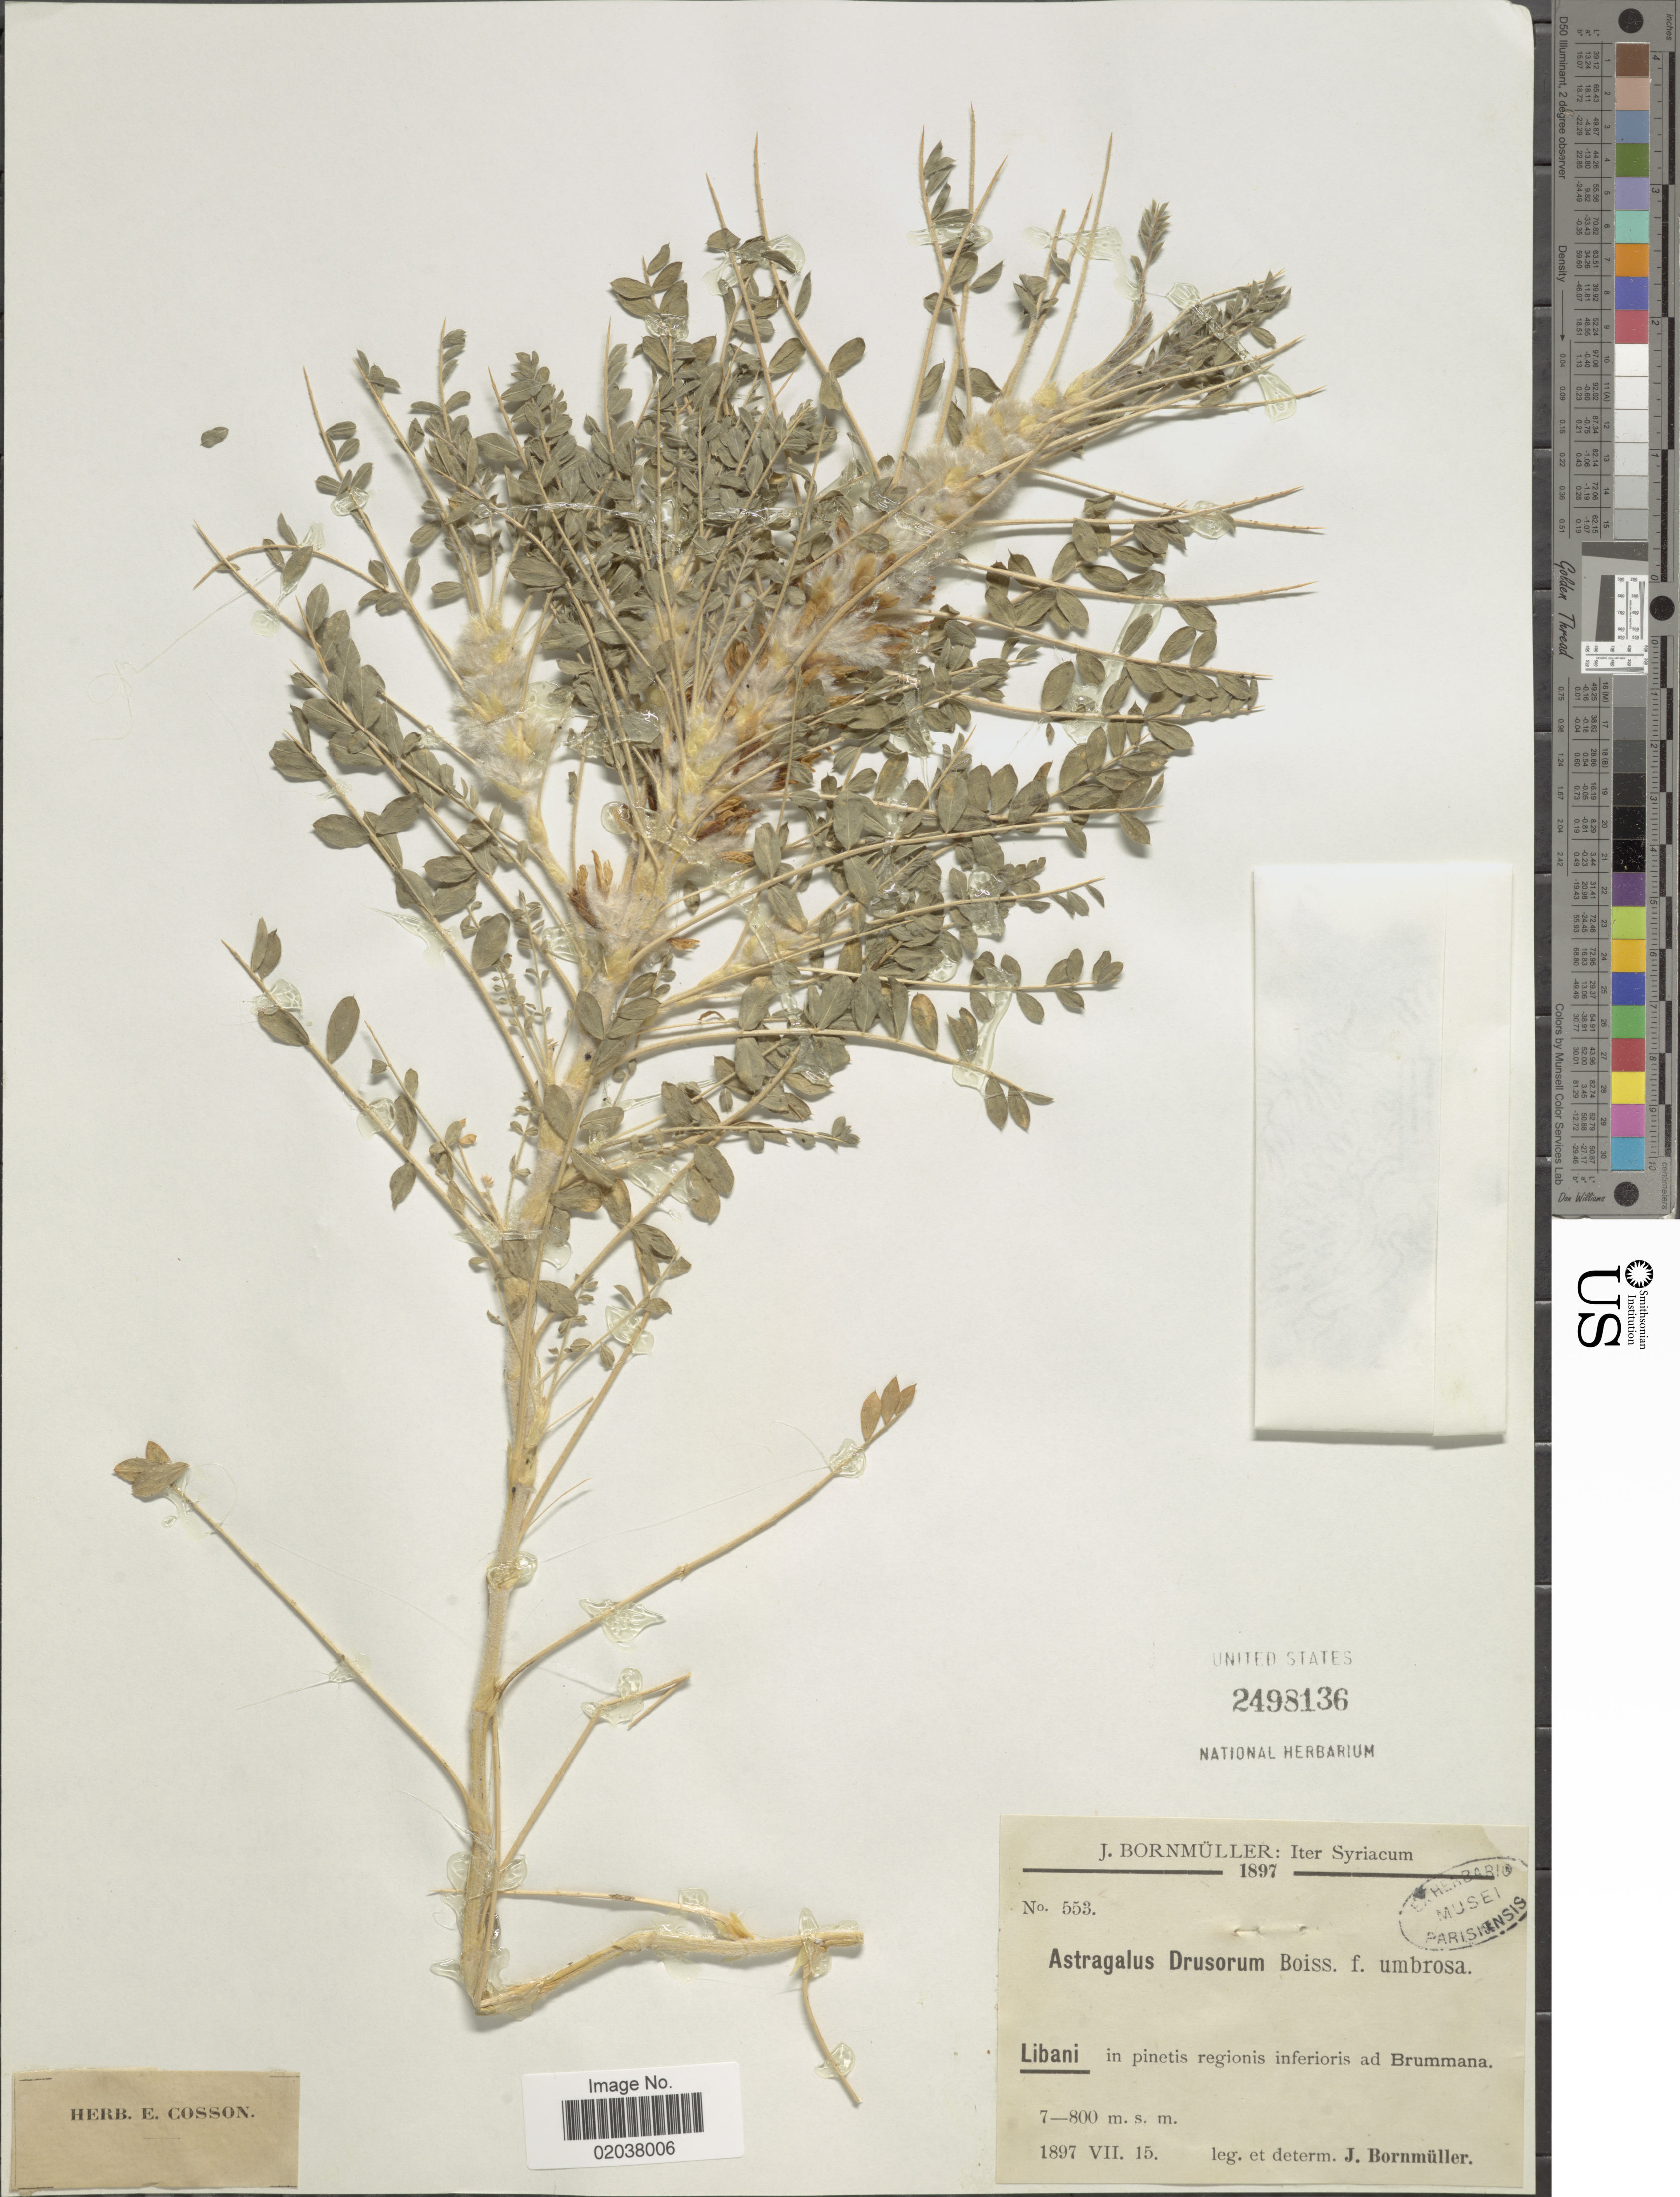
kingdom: Plantae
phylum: Tracheophyta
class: Magnoliopsida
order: Fabales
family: Fabaceae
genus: Astragalus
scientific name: Astragalus drusorum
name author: Boiss.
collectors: J. Bornmüller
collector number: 553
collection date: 1897-07-15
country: Syria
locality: Iter Syriacum. Libani in pinetis regionis inferioris ad Brummana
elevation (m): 700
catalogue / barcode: US 2498136